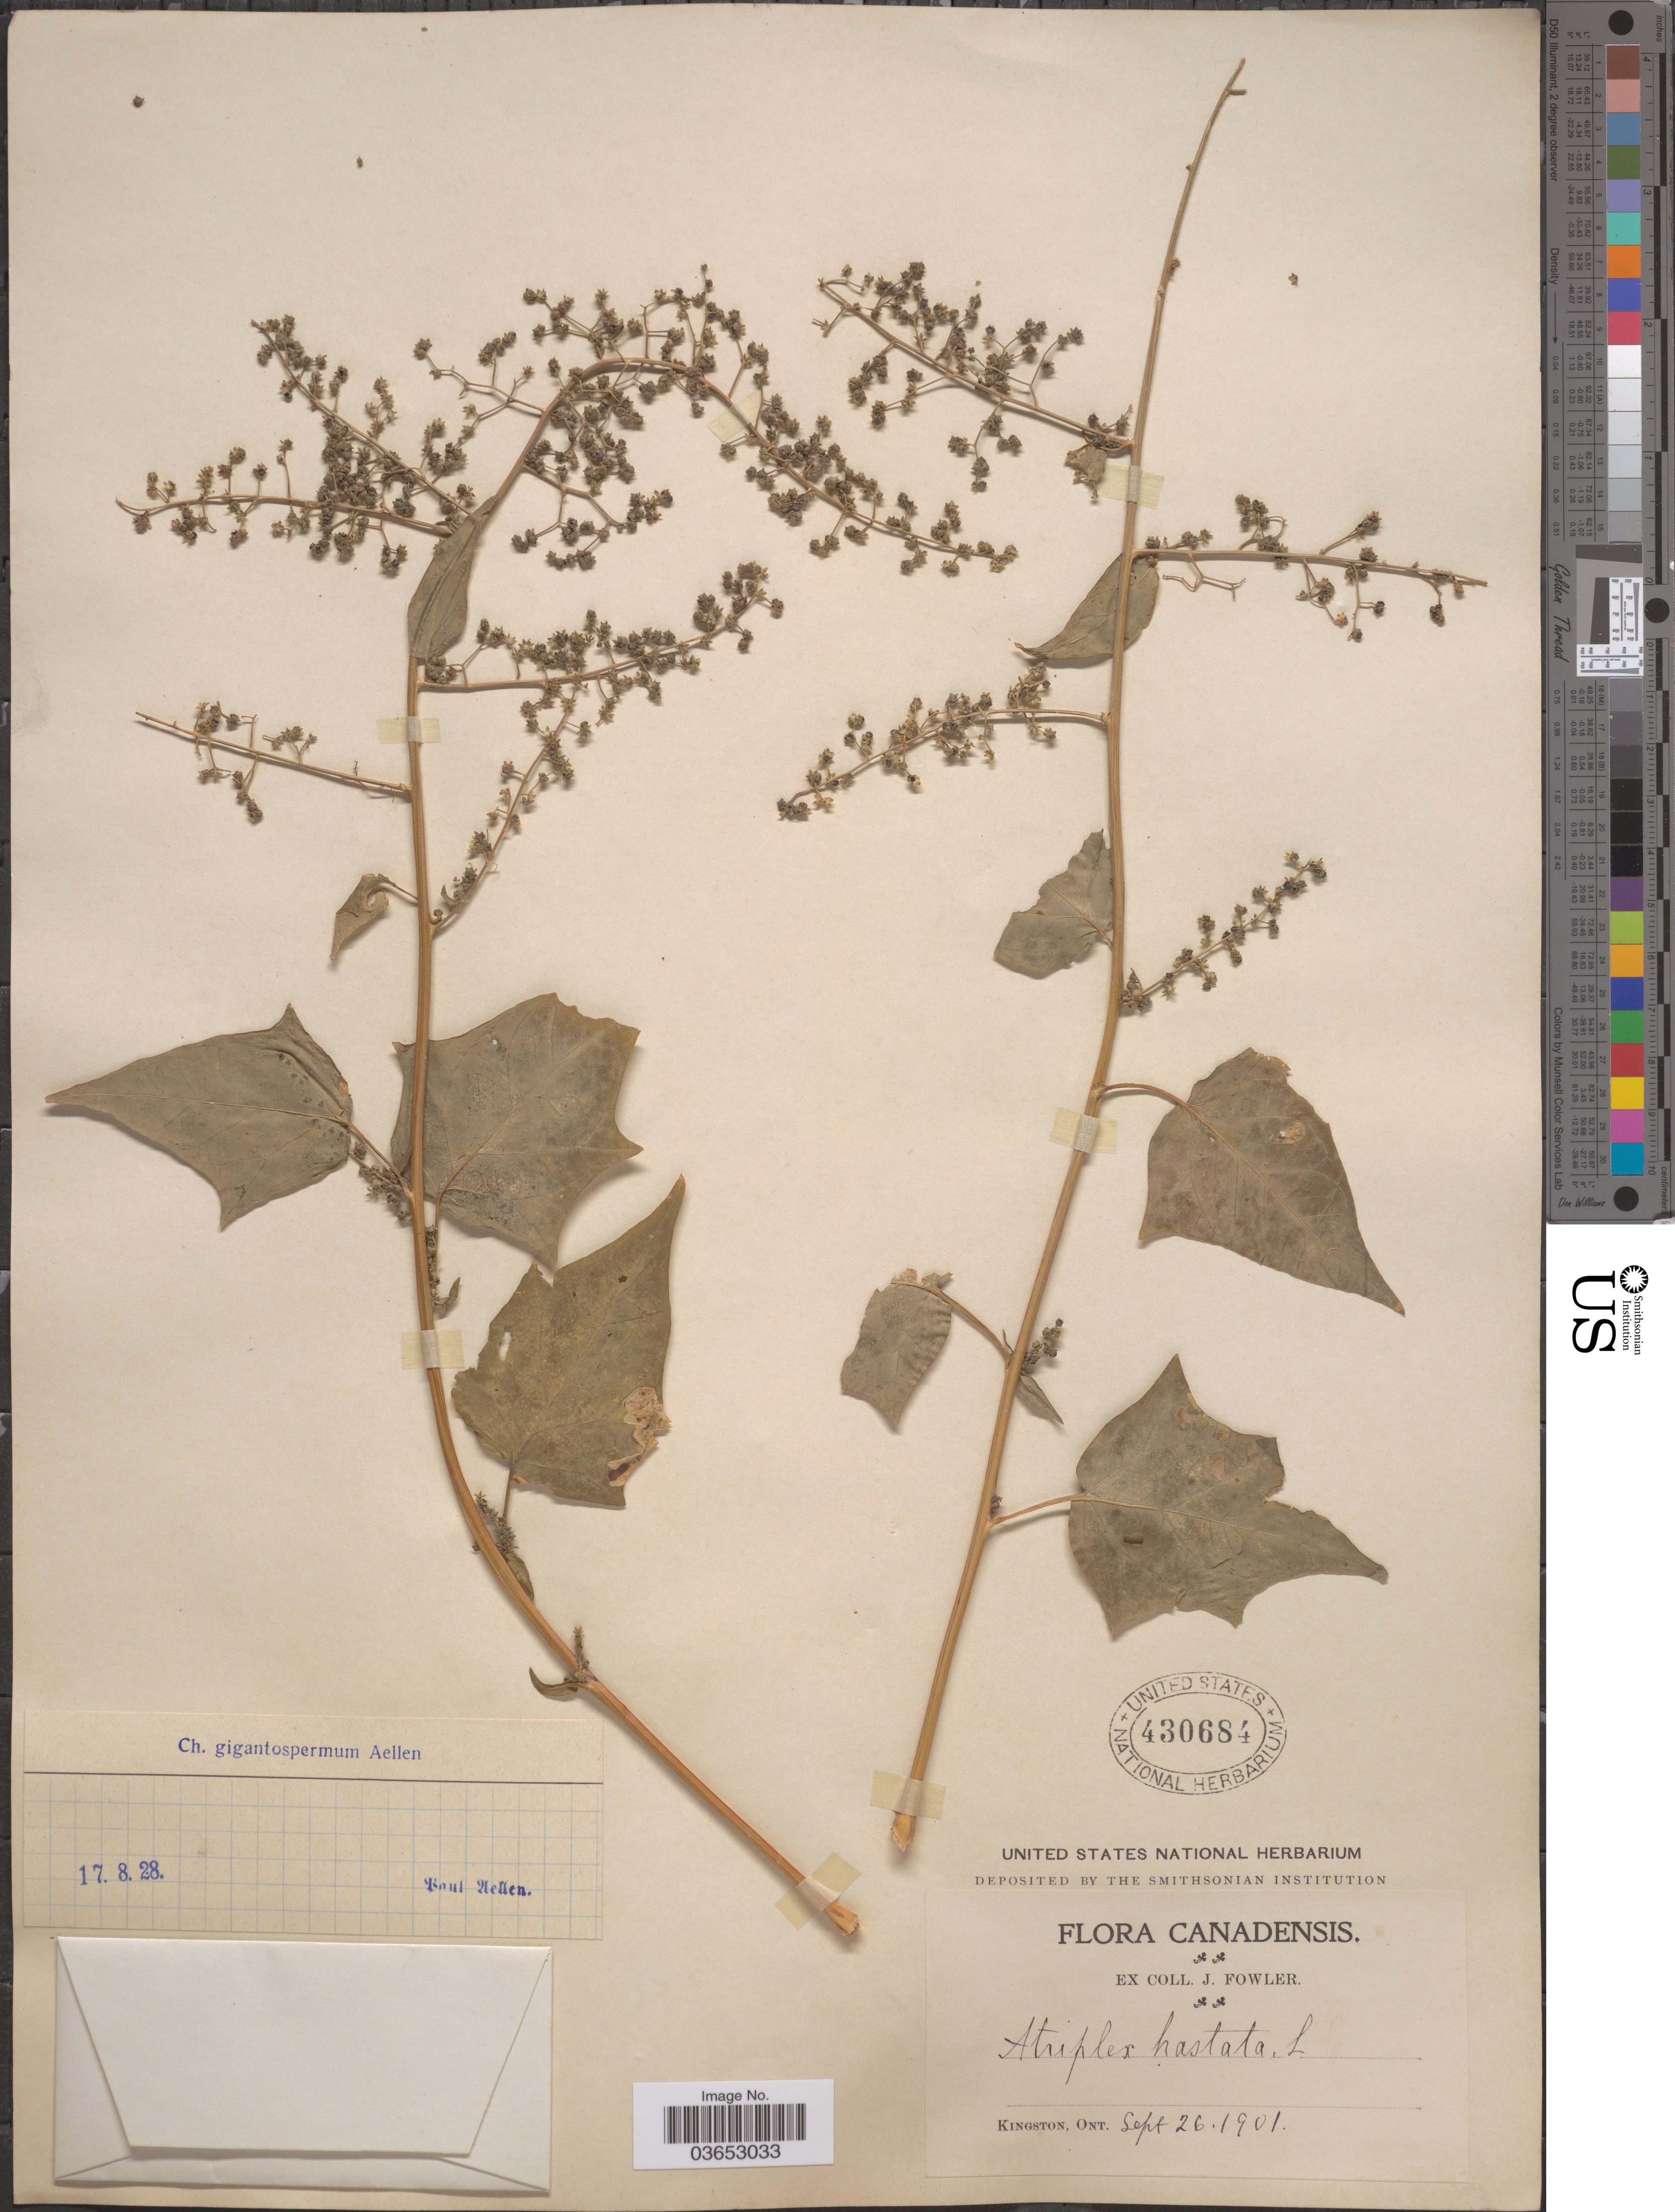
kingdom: Plantae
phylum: Tracheophyta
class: Magnoliopsida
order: Caryophyllales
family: Amaranthaceae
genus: Chenopodium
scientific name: Chenopodium gigantospermum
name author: Aellen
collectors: J. Fowler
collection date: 1901-09-26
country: Canada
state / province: Ontario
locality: Kingston.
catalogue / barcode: US 430684